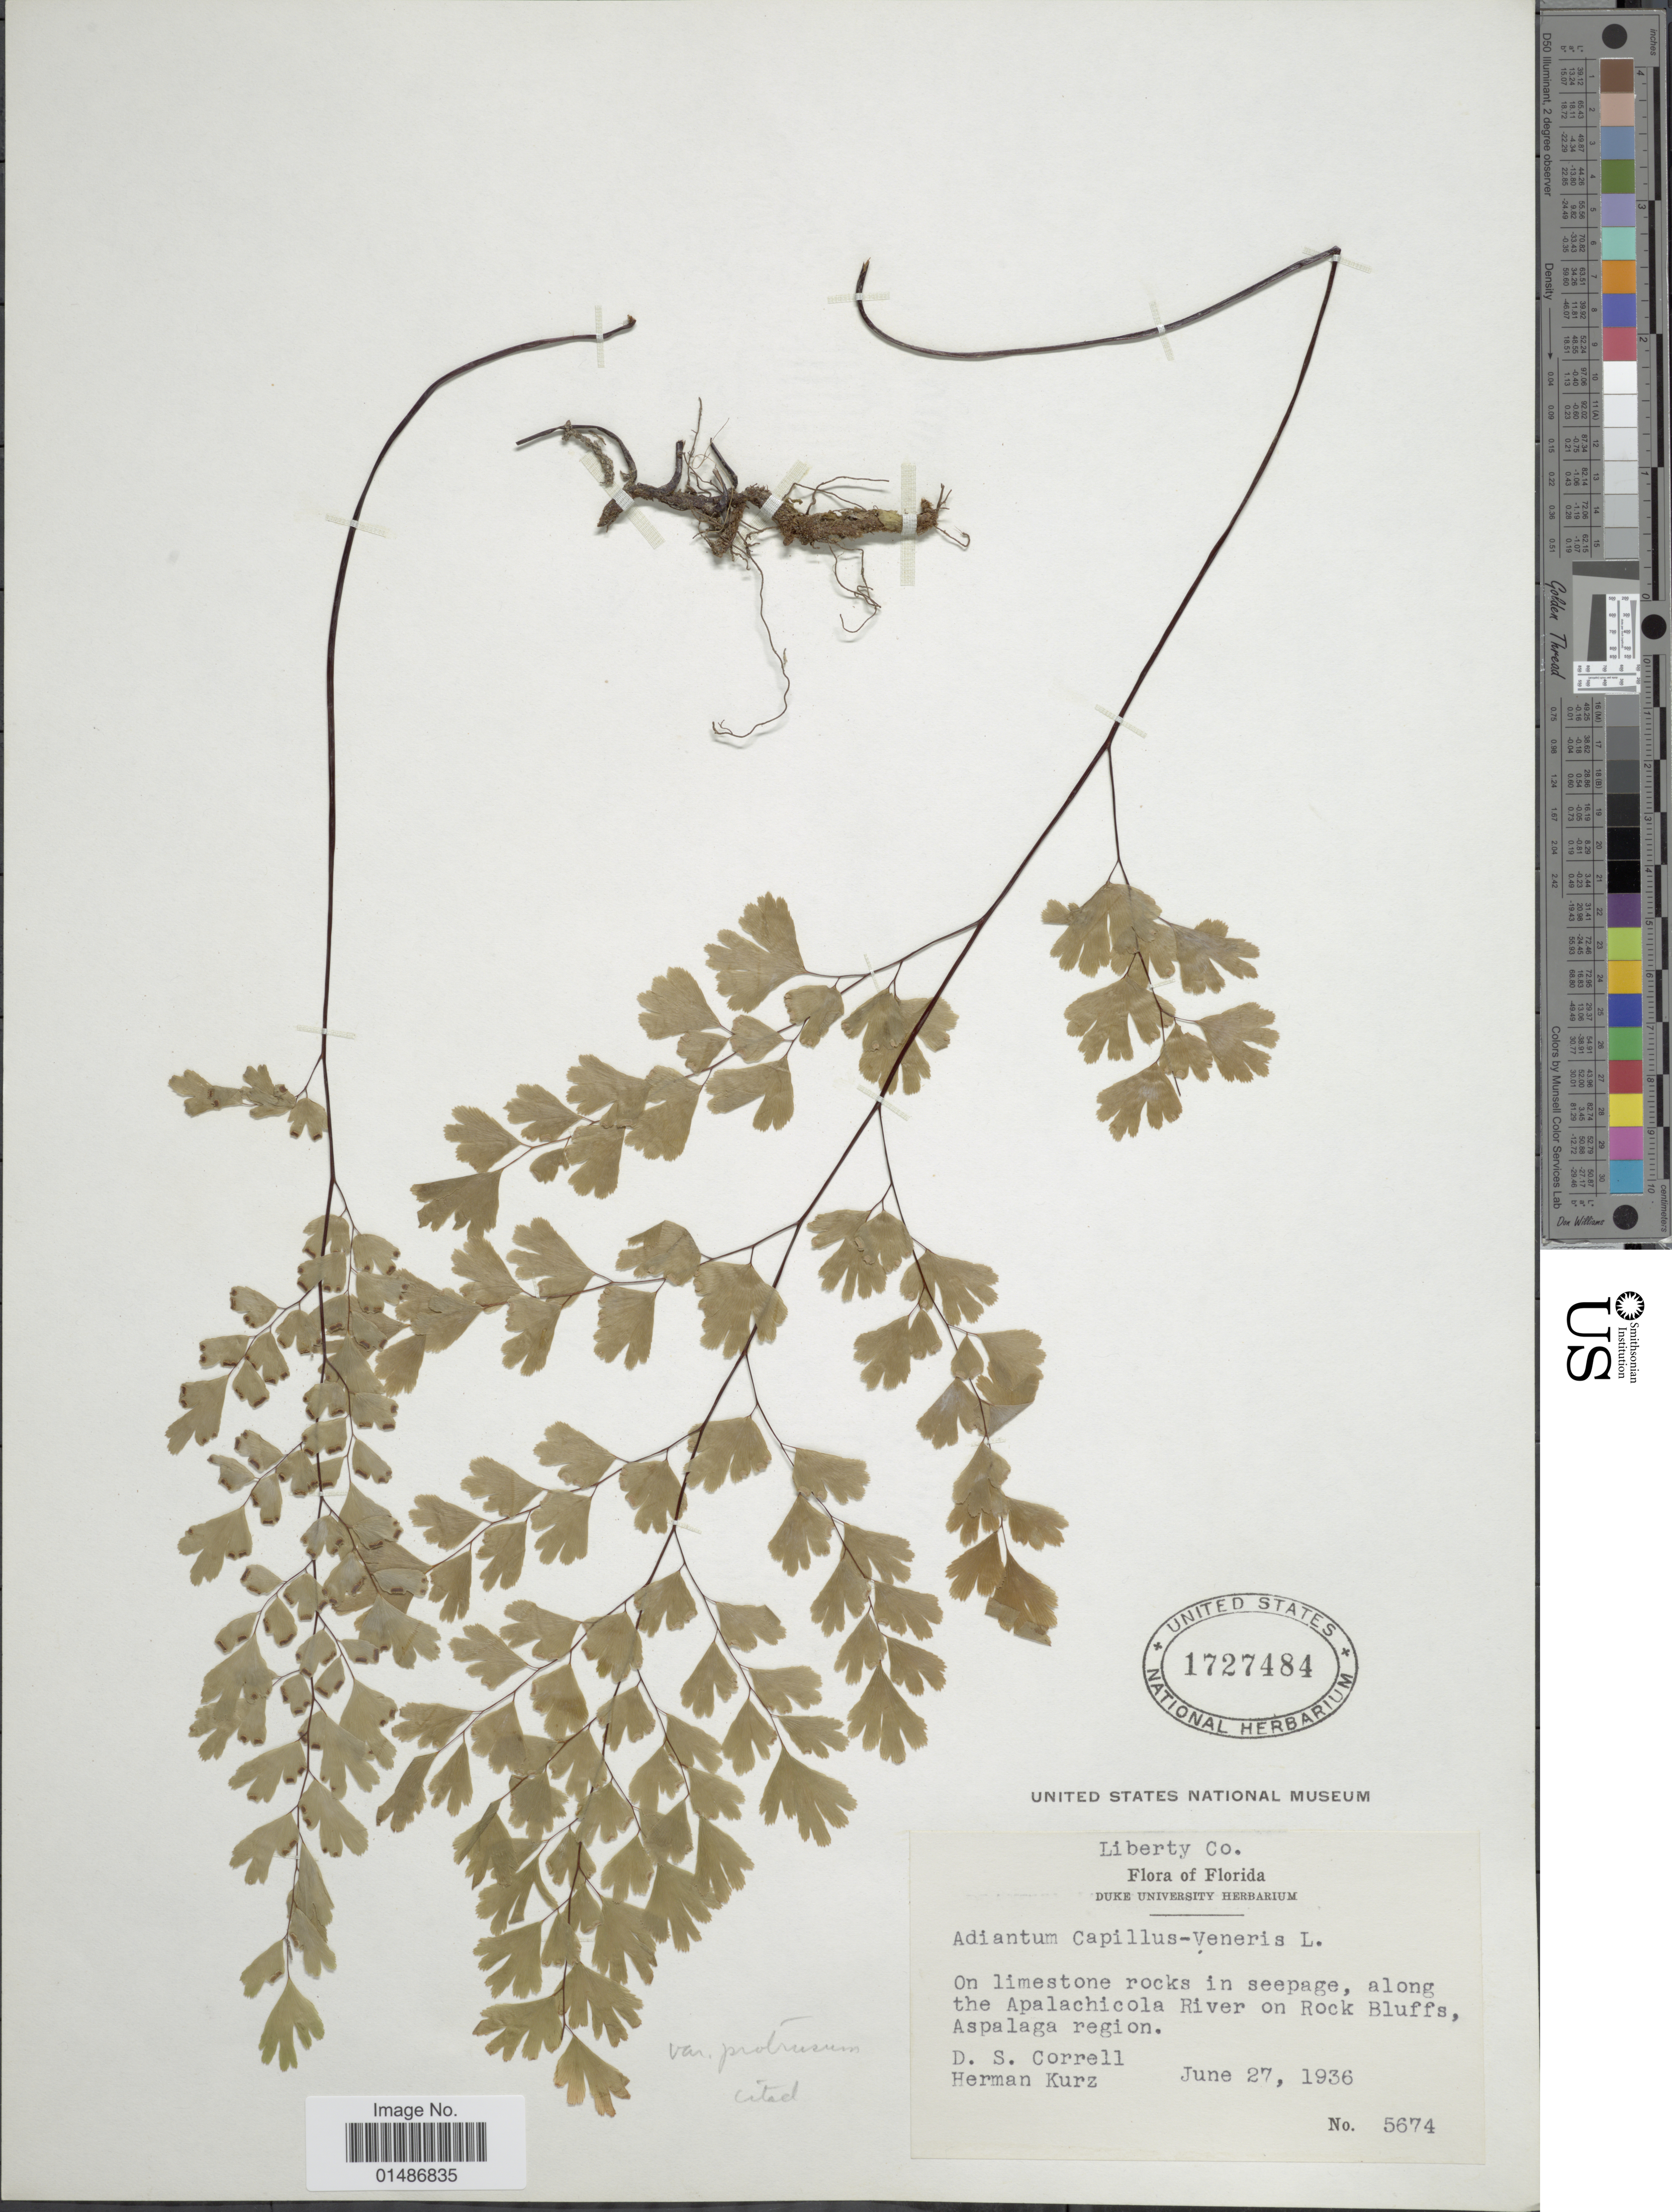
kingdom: Plantae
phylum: Tracheophyta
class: Polypodiopsida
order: Polypodiales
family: Pteridaceae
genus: Adiantum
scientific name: Adiantum capillus-veneris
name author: L.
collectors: D. S. Correll & H. Kurz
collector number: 5674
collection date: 1936-06-27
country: United States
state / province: Florida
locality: Liberty Co. On limestone rocks in seepage, along the Apalachicola River on Rock Bluffs, Aspalaga region.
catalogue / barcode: US 1727484